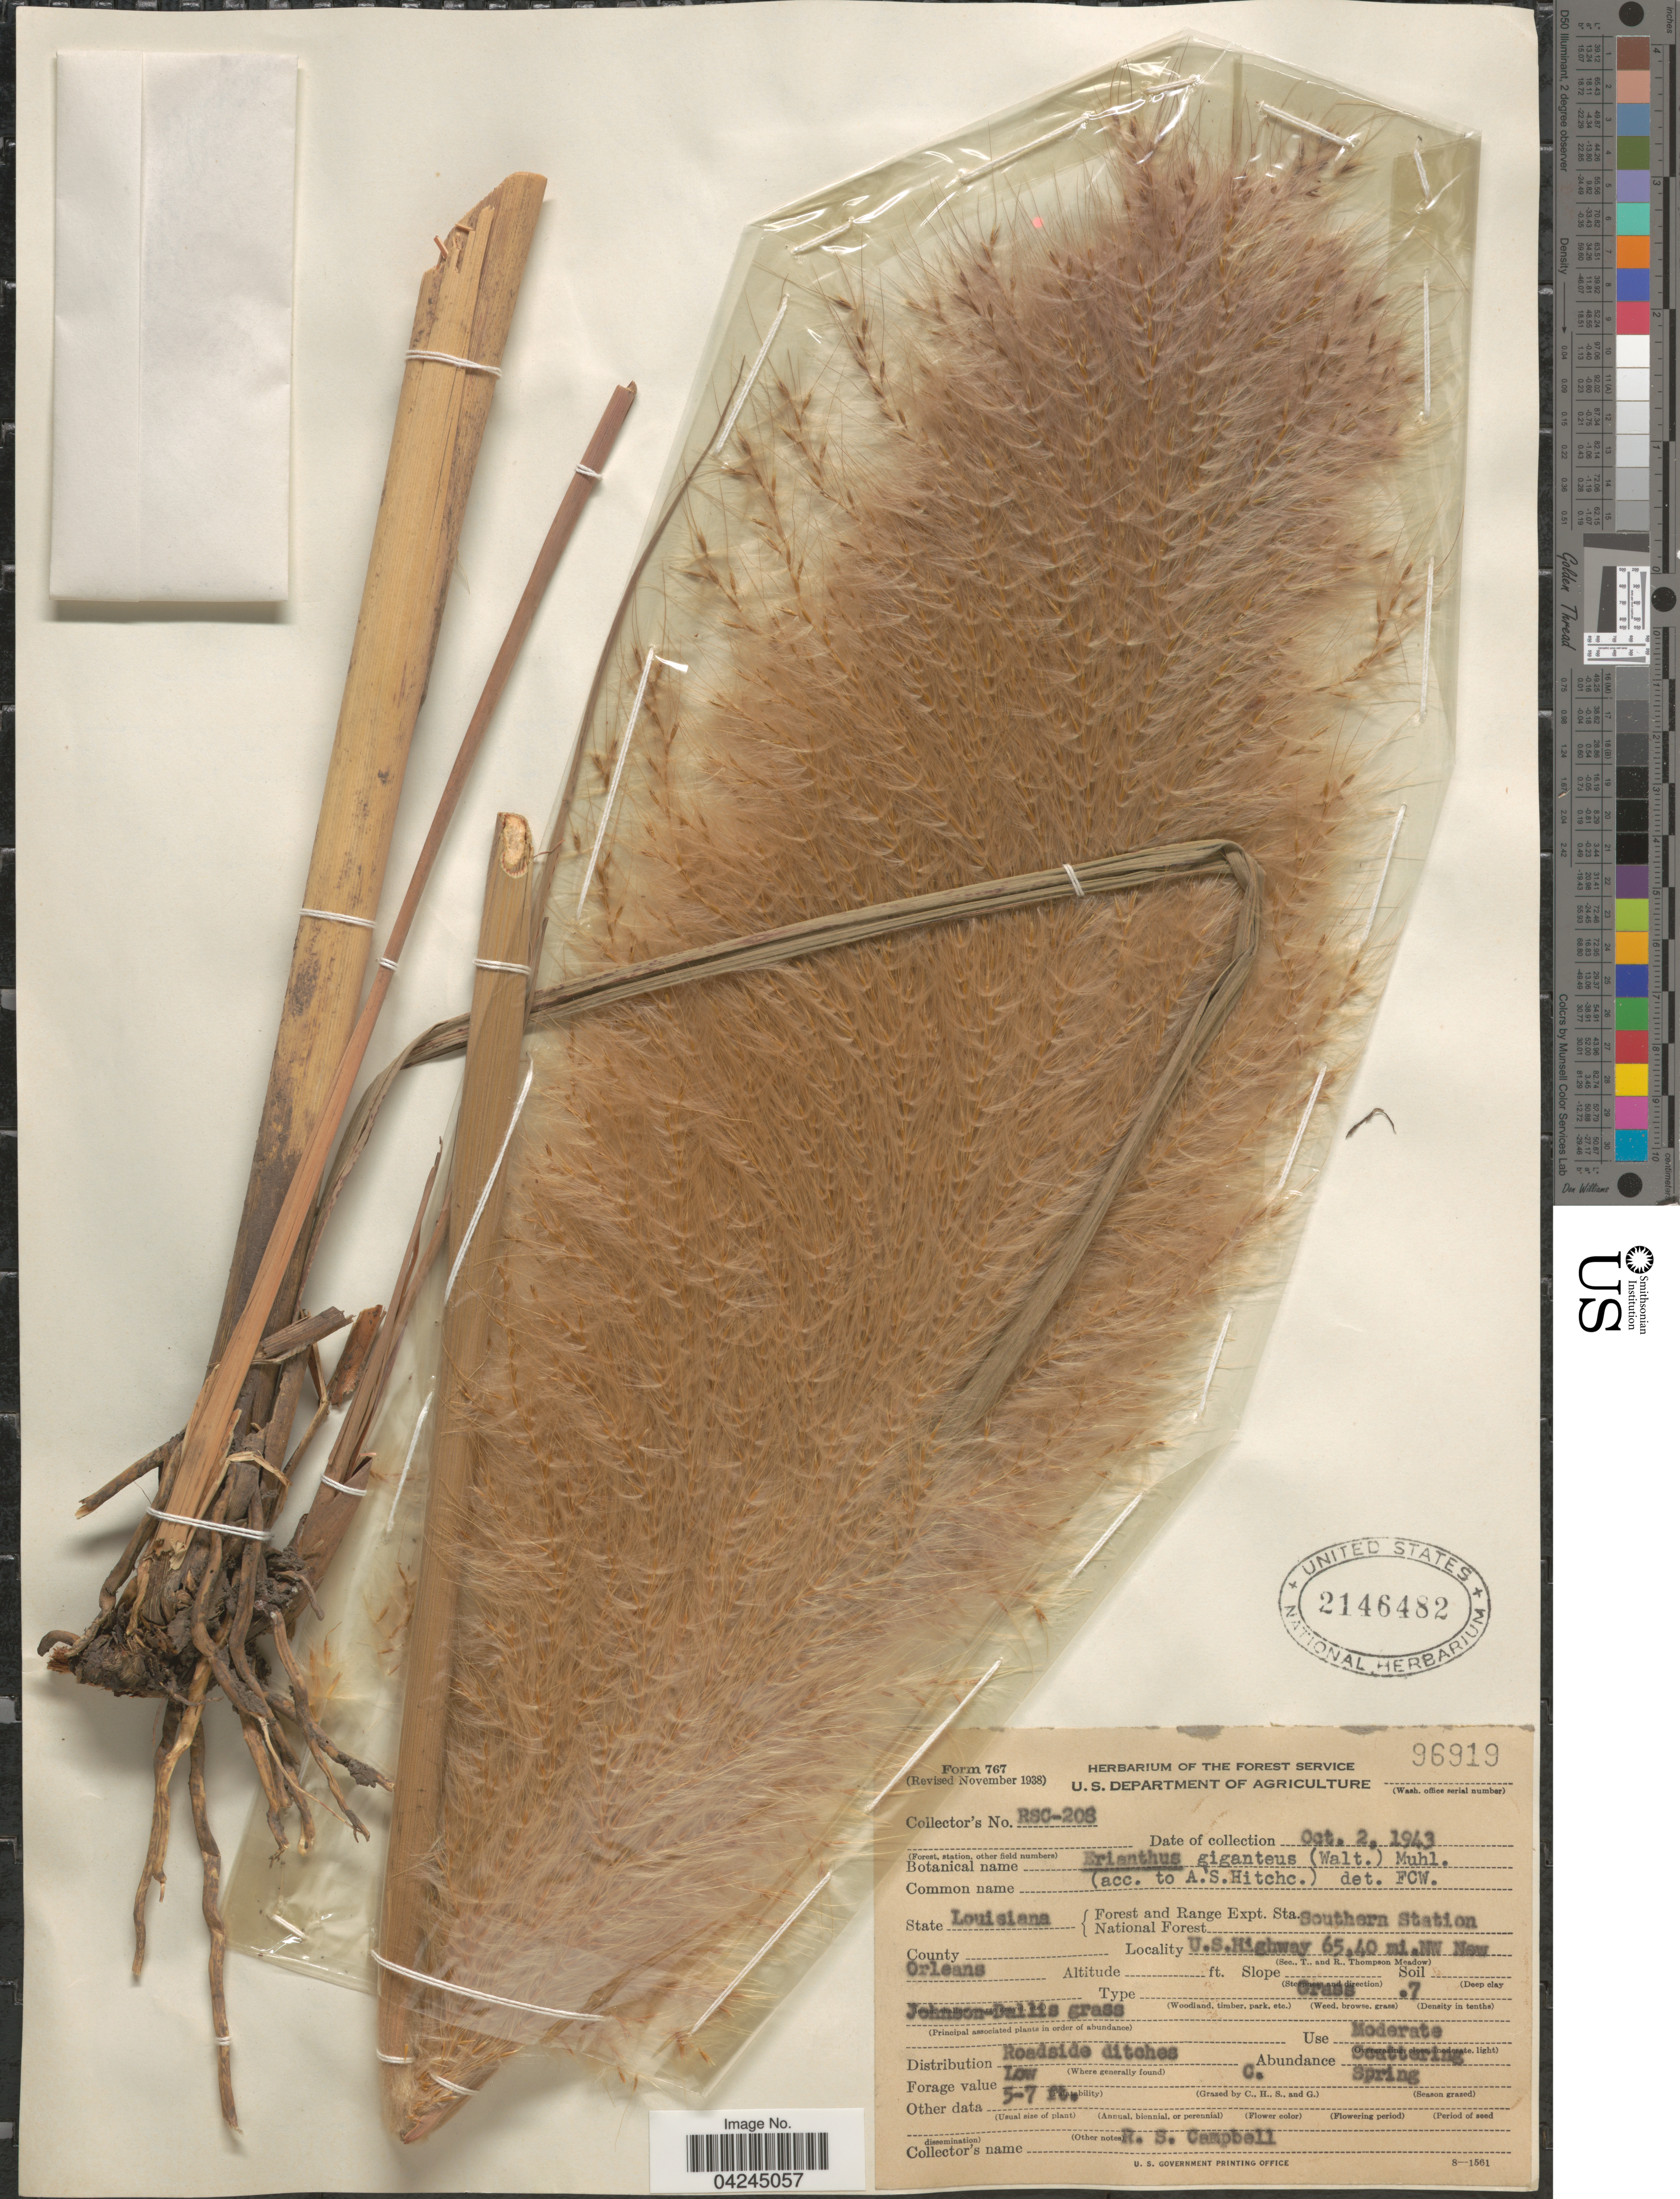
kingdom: Plantae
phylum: Tracheophyta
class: Liliopsida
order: Poales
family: Poaceae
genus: Erianthus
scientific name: Erianthus giganteus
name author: (Walter) P. Beauv.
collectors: R. S. Campbell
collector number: RSC-208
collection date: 1943-10-02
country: United States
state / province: Louisiana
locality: Forest and Range Expt. Sta. National Forest Southern Station. U.S.Highway 65, 40 mi. NW New Orleans.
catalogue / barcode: US 2146482